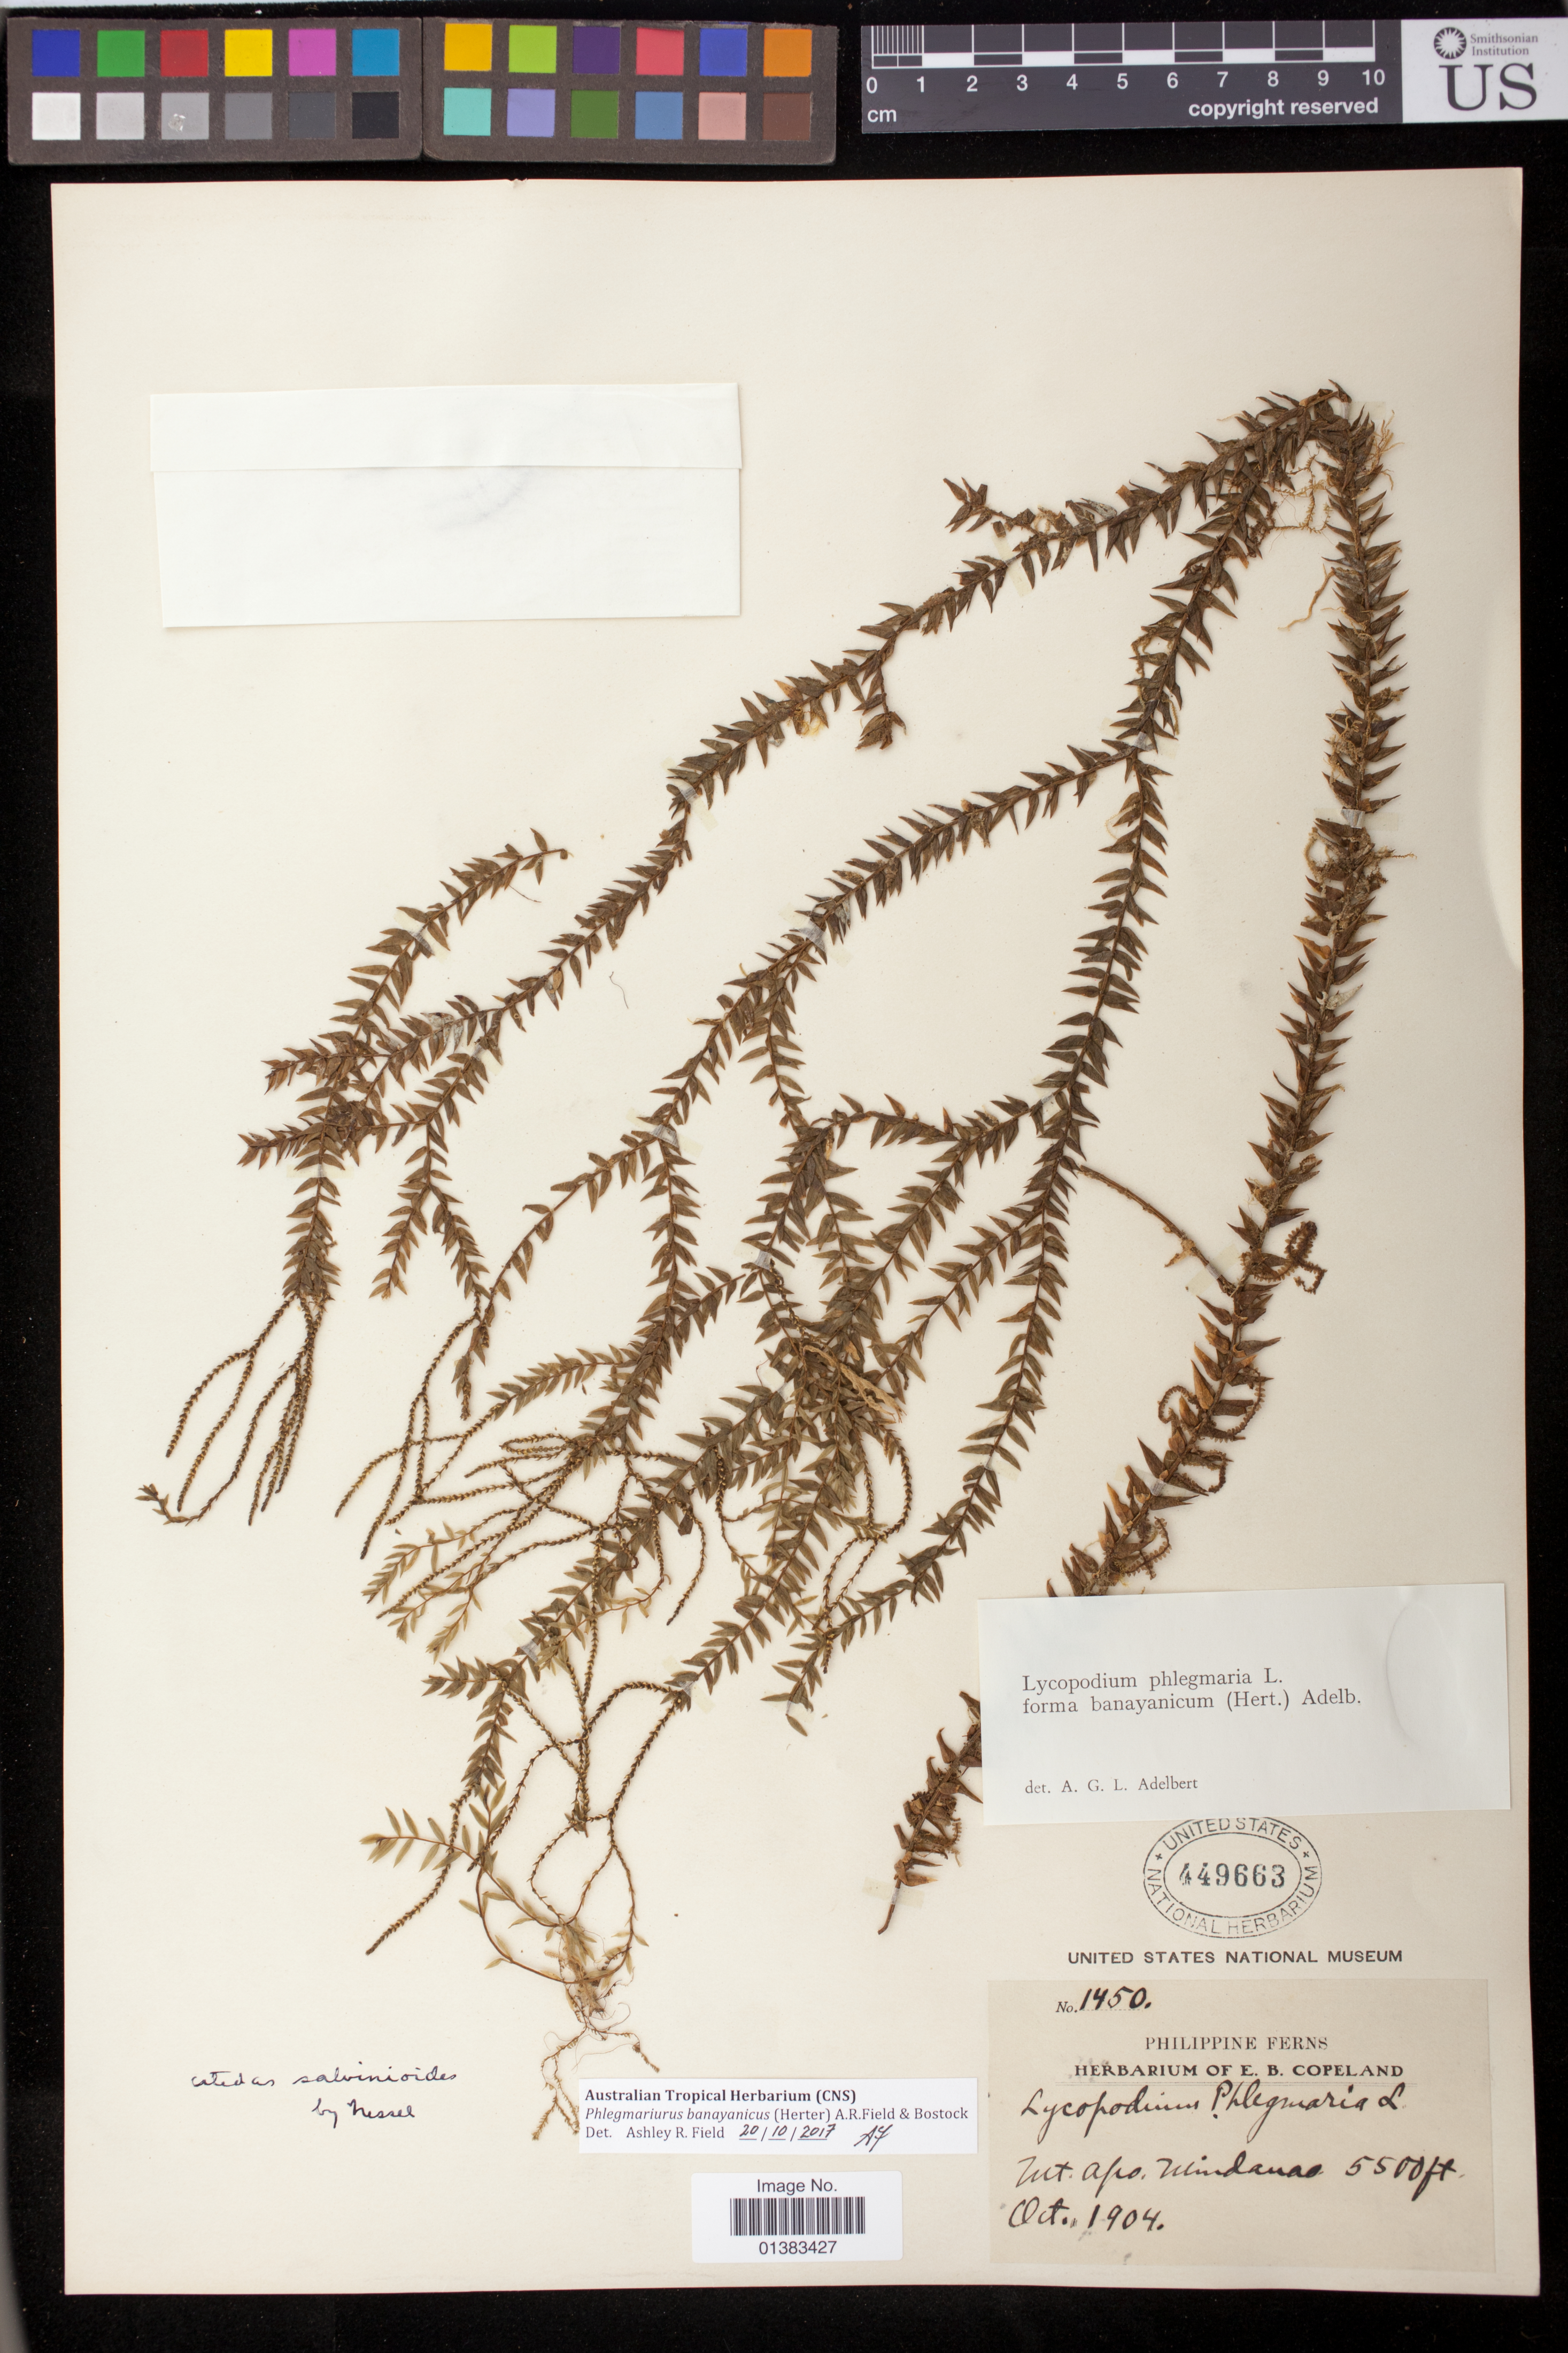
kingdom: Plantae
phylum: Tracheophyta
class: Lycopodiopsida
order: Lycopodiales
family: Lycopodiaceae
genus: Urostachys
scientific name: Urostachys banayanicus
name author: Herter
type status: Isosyntype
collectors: ex herb. E. B. Copeland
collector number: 1450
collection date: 1904-10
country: Philippines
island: Mindanao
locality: Mt. Apo, Mindanao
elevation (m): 1676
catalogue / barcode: US 449663